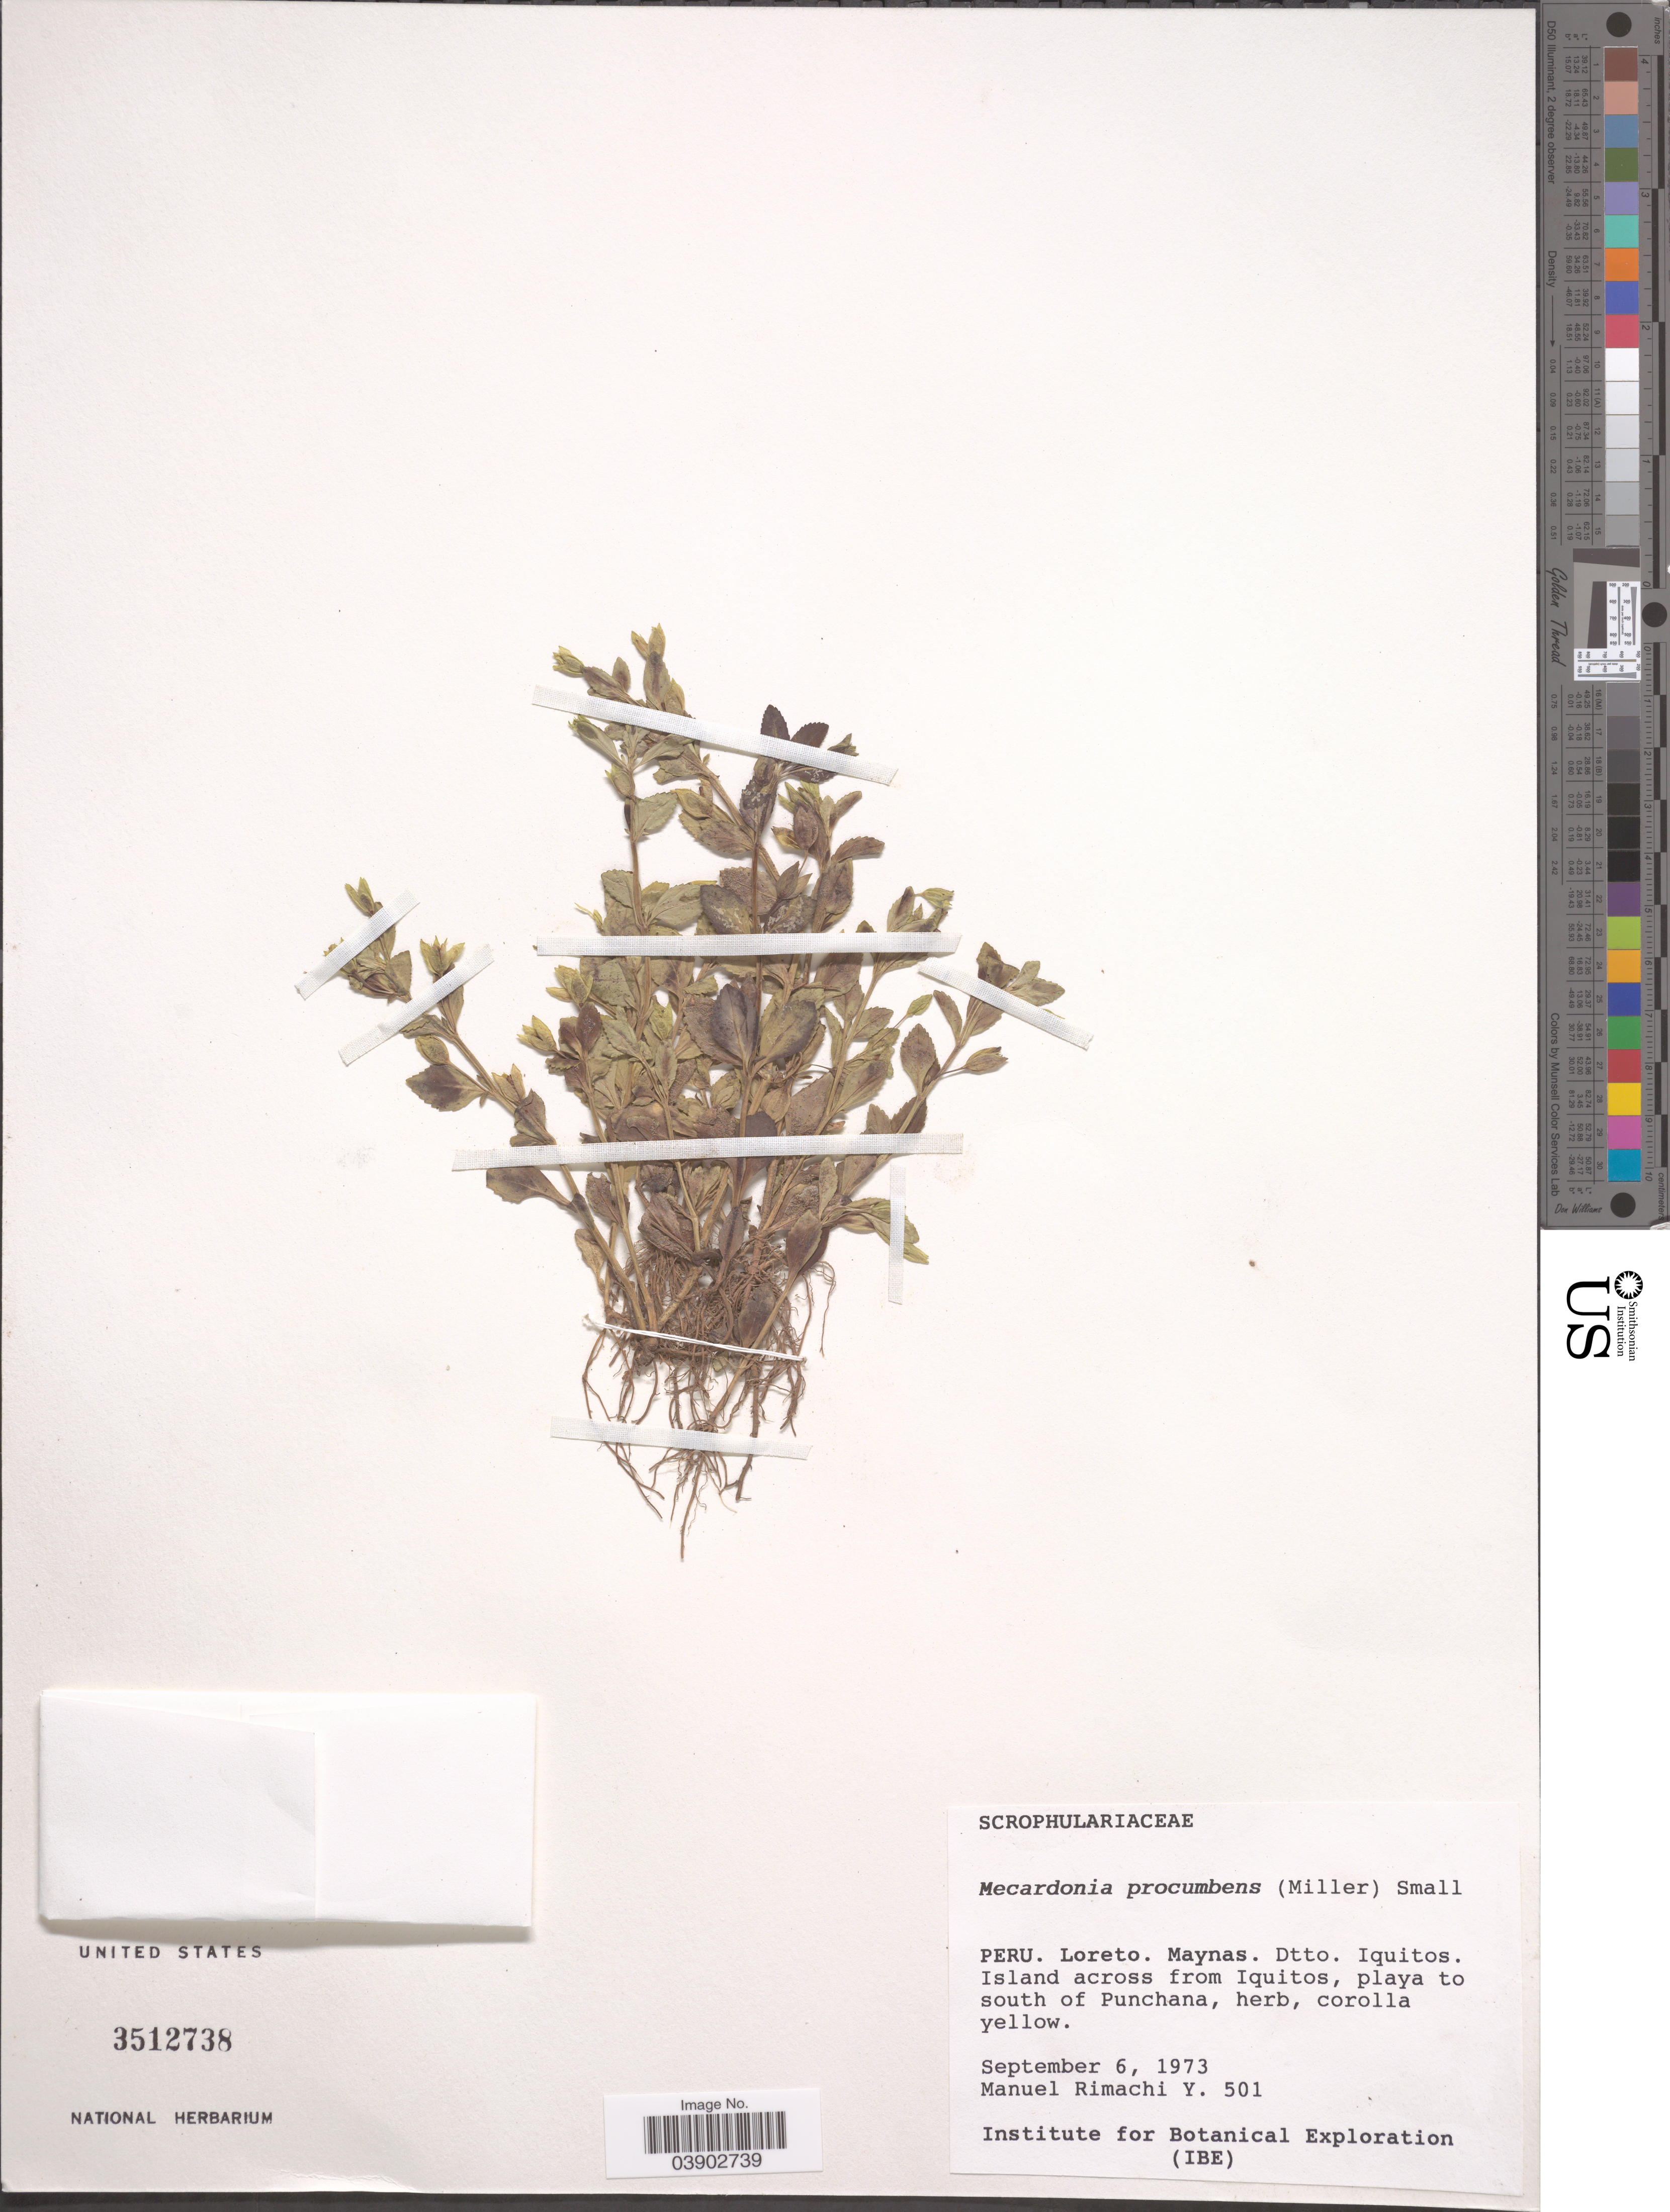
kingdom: Plantae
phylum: Tracheophyta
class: Magnoliopsida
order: Lamiales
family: Plantaginaceae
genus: Mecardonia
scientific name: Mecardonia procumbens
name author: (Mill.) Small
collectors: M. Rimachi Y.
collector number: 501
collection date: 1973-09-06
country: Peru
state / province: Loreto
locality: Maynas. Dtto. Iquitos. Island across from Iquitos, playa to south of Punchana.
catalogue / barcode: US 3512738